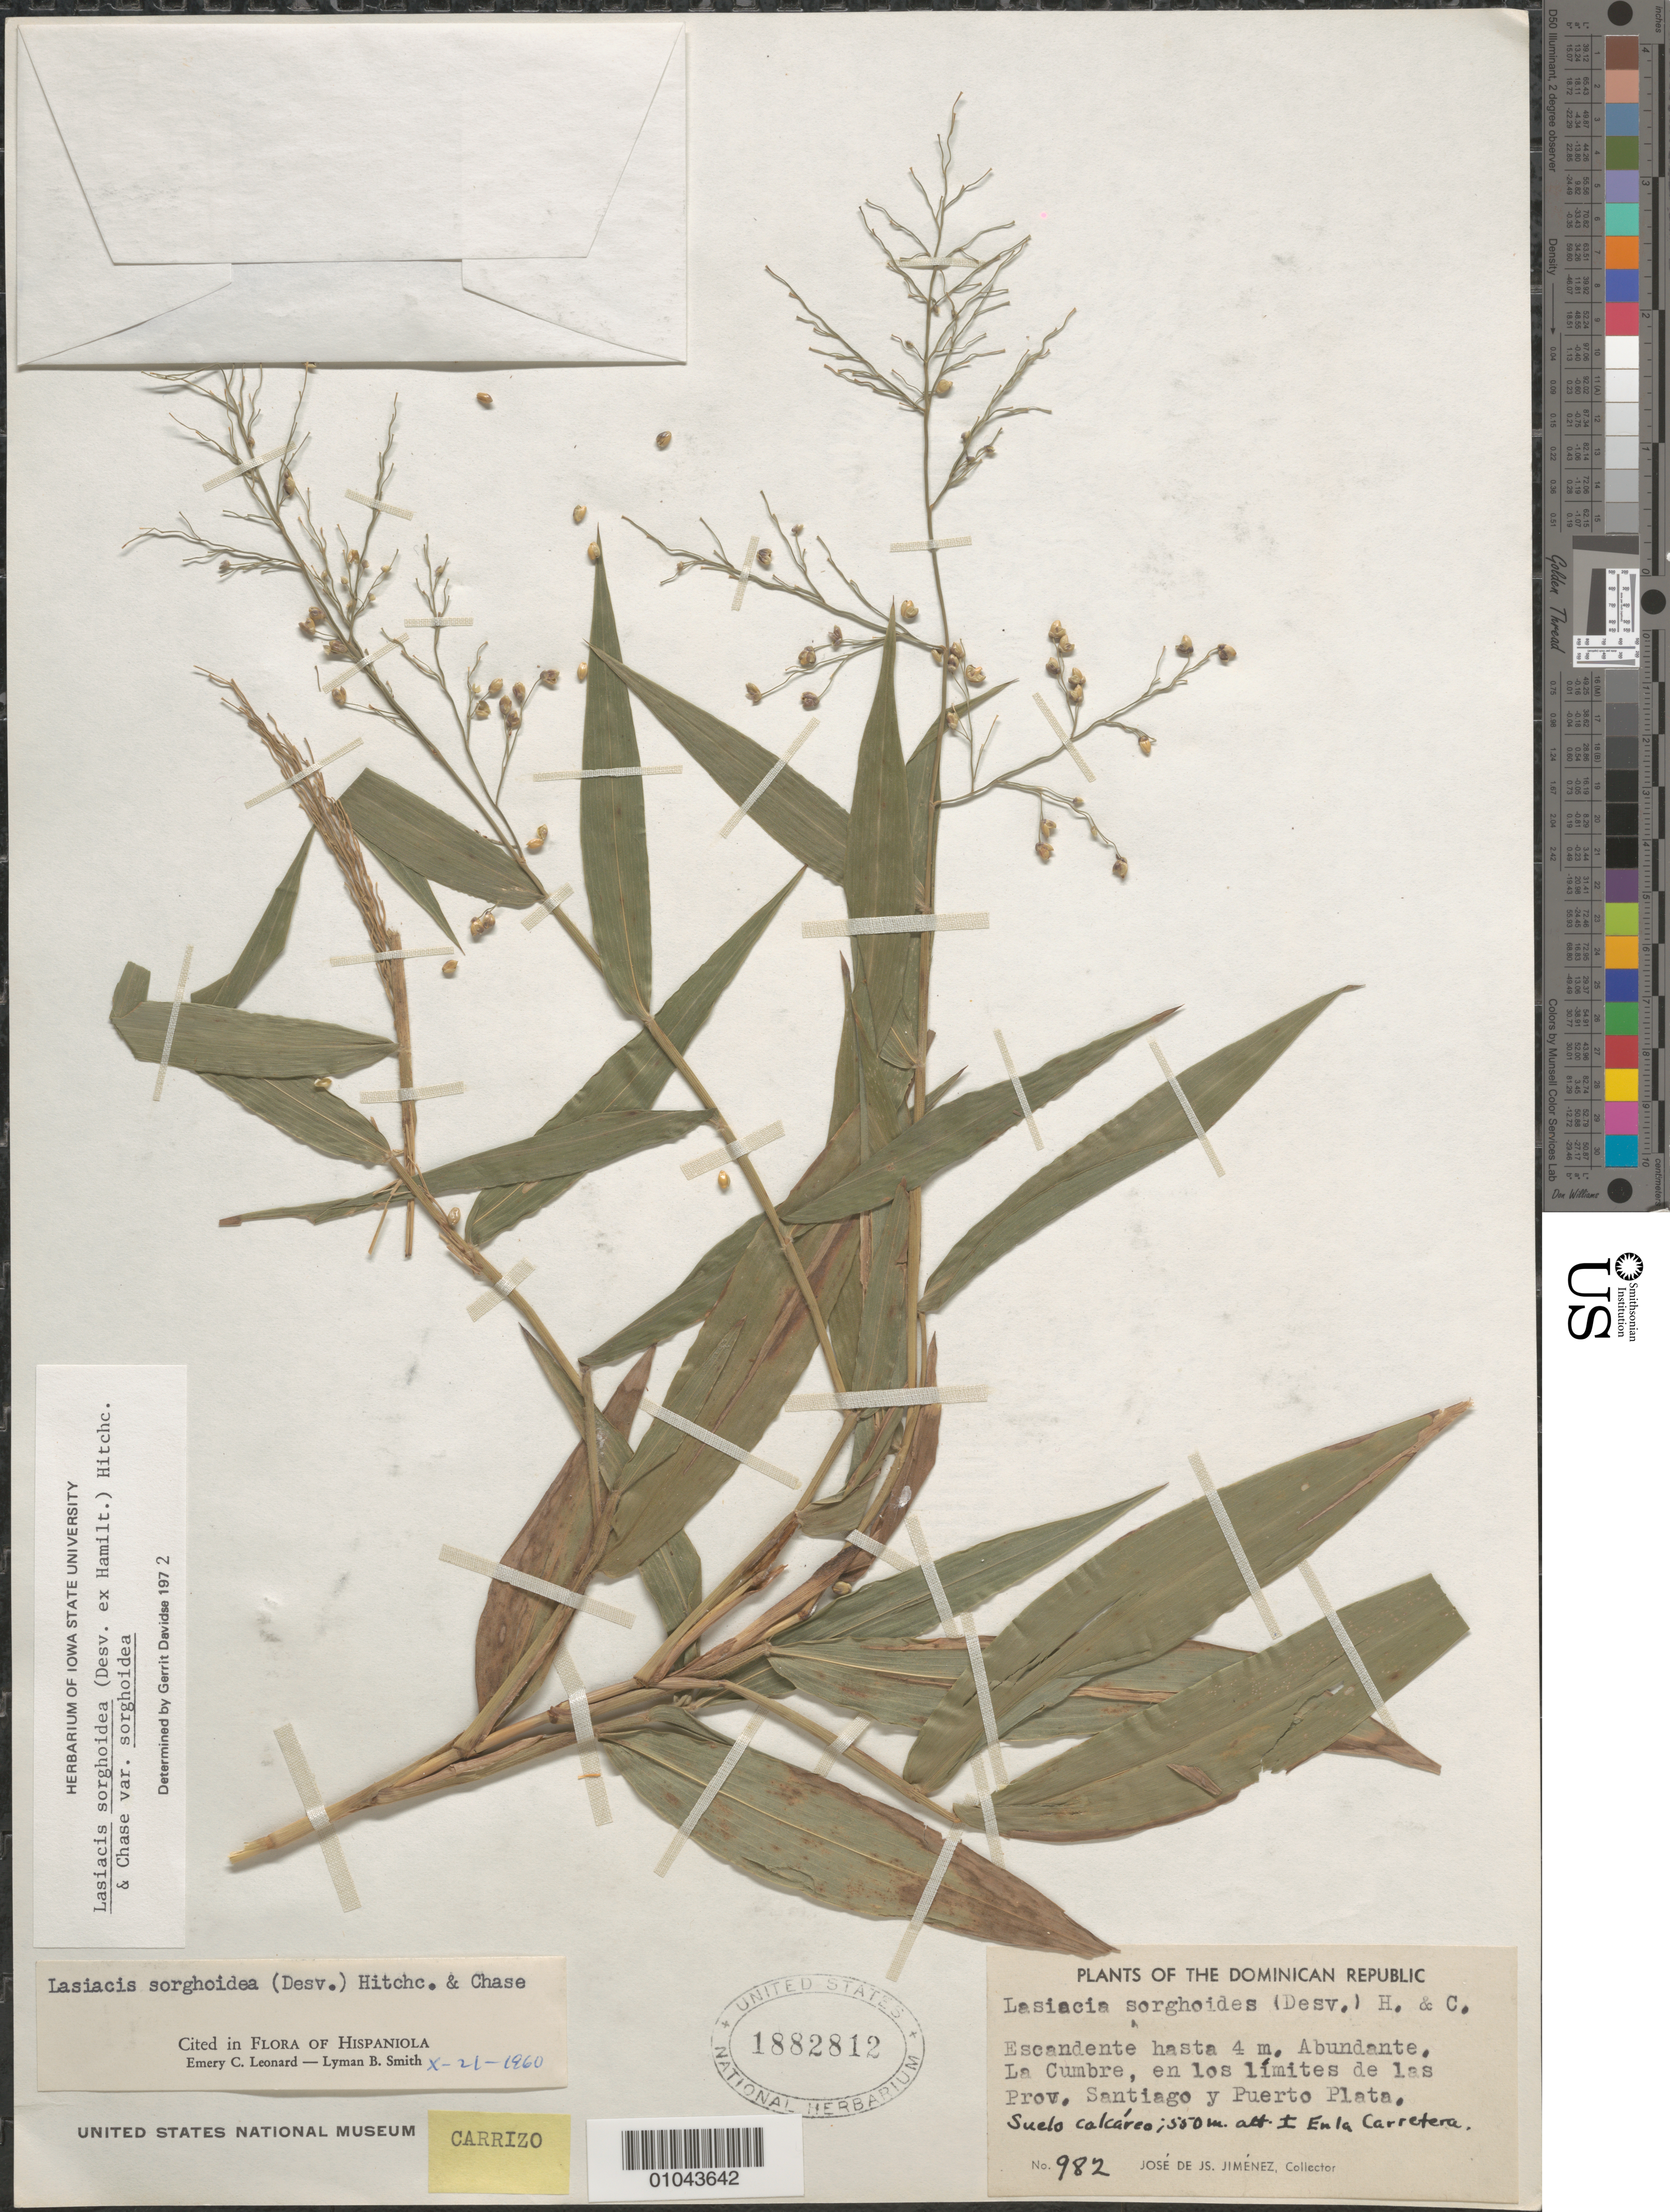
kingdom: Plantae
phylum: Tracheophyta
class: Liliopsida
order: Poales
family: Poaceae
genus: Lasiacis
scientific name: Lasiacis sorghoidea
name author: (Desv. ex Ham.) Hitchc. & Chase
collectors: J. J. Jiménez Almonte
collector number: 982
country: Dominican Republic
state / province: Puerto Plata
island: Hispaniola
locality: La Cumbre, en los limites de las Prov. Santiago y Puerto Plata.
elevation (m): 550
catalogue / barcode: US 1882812